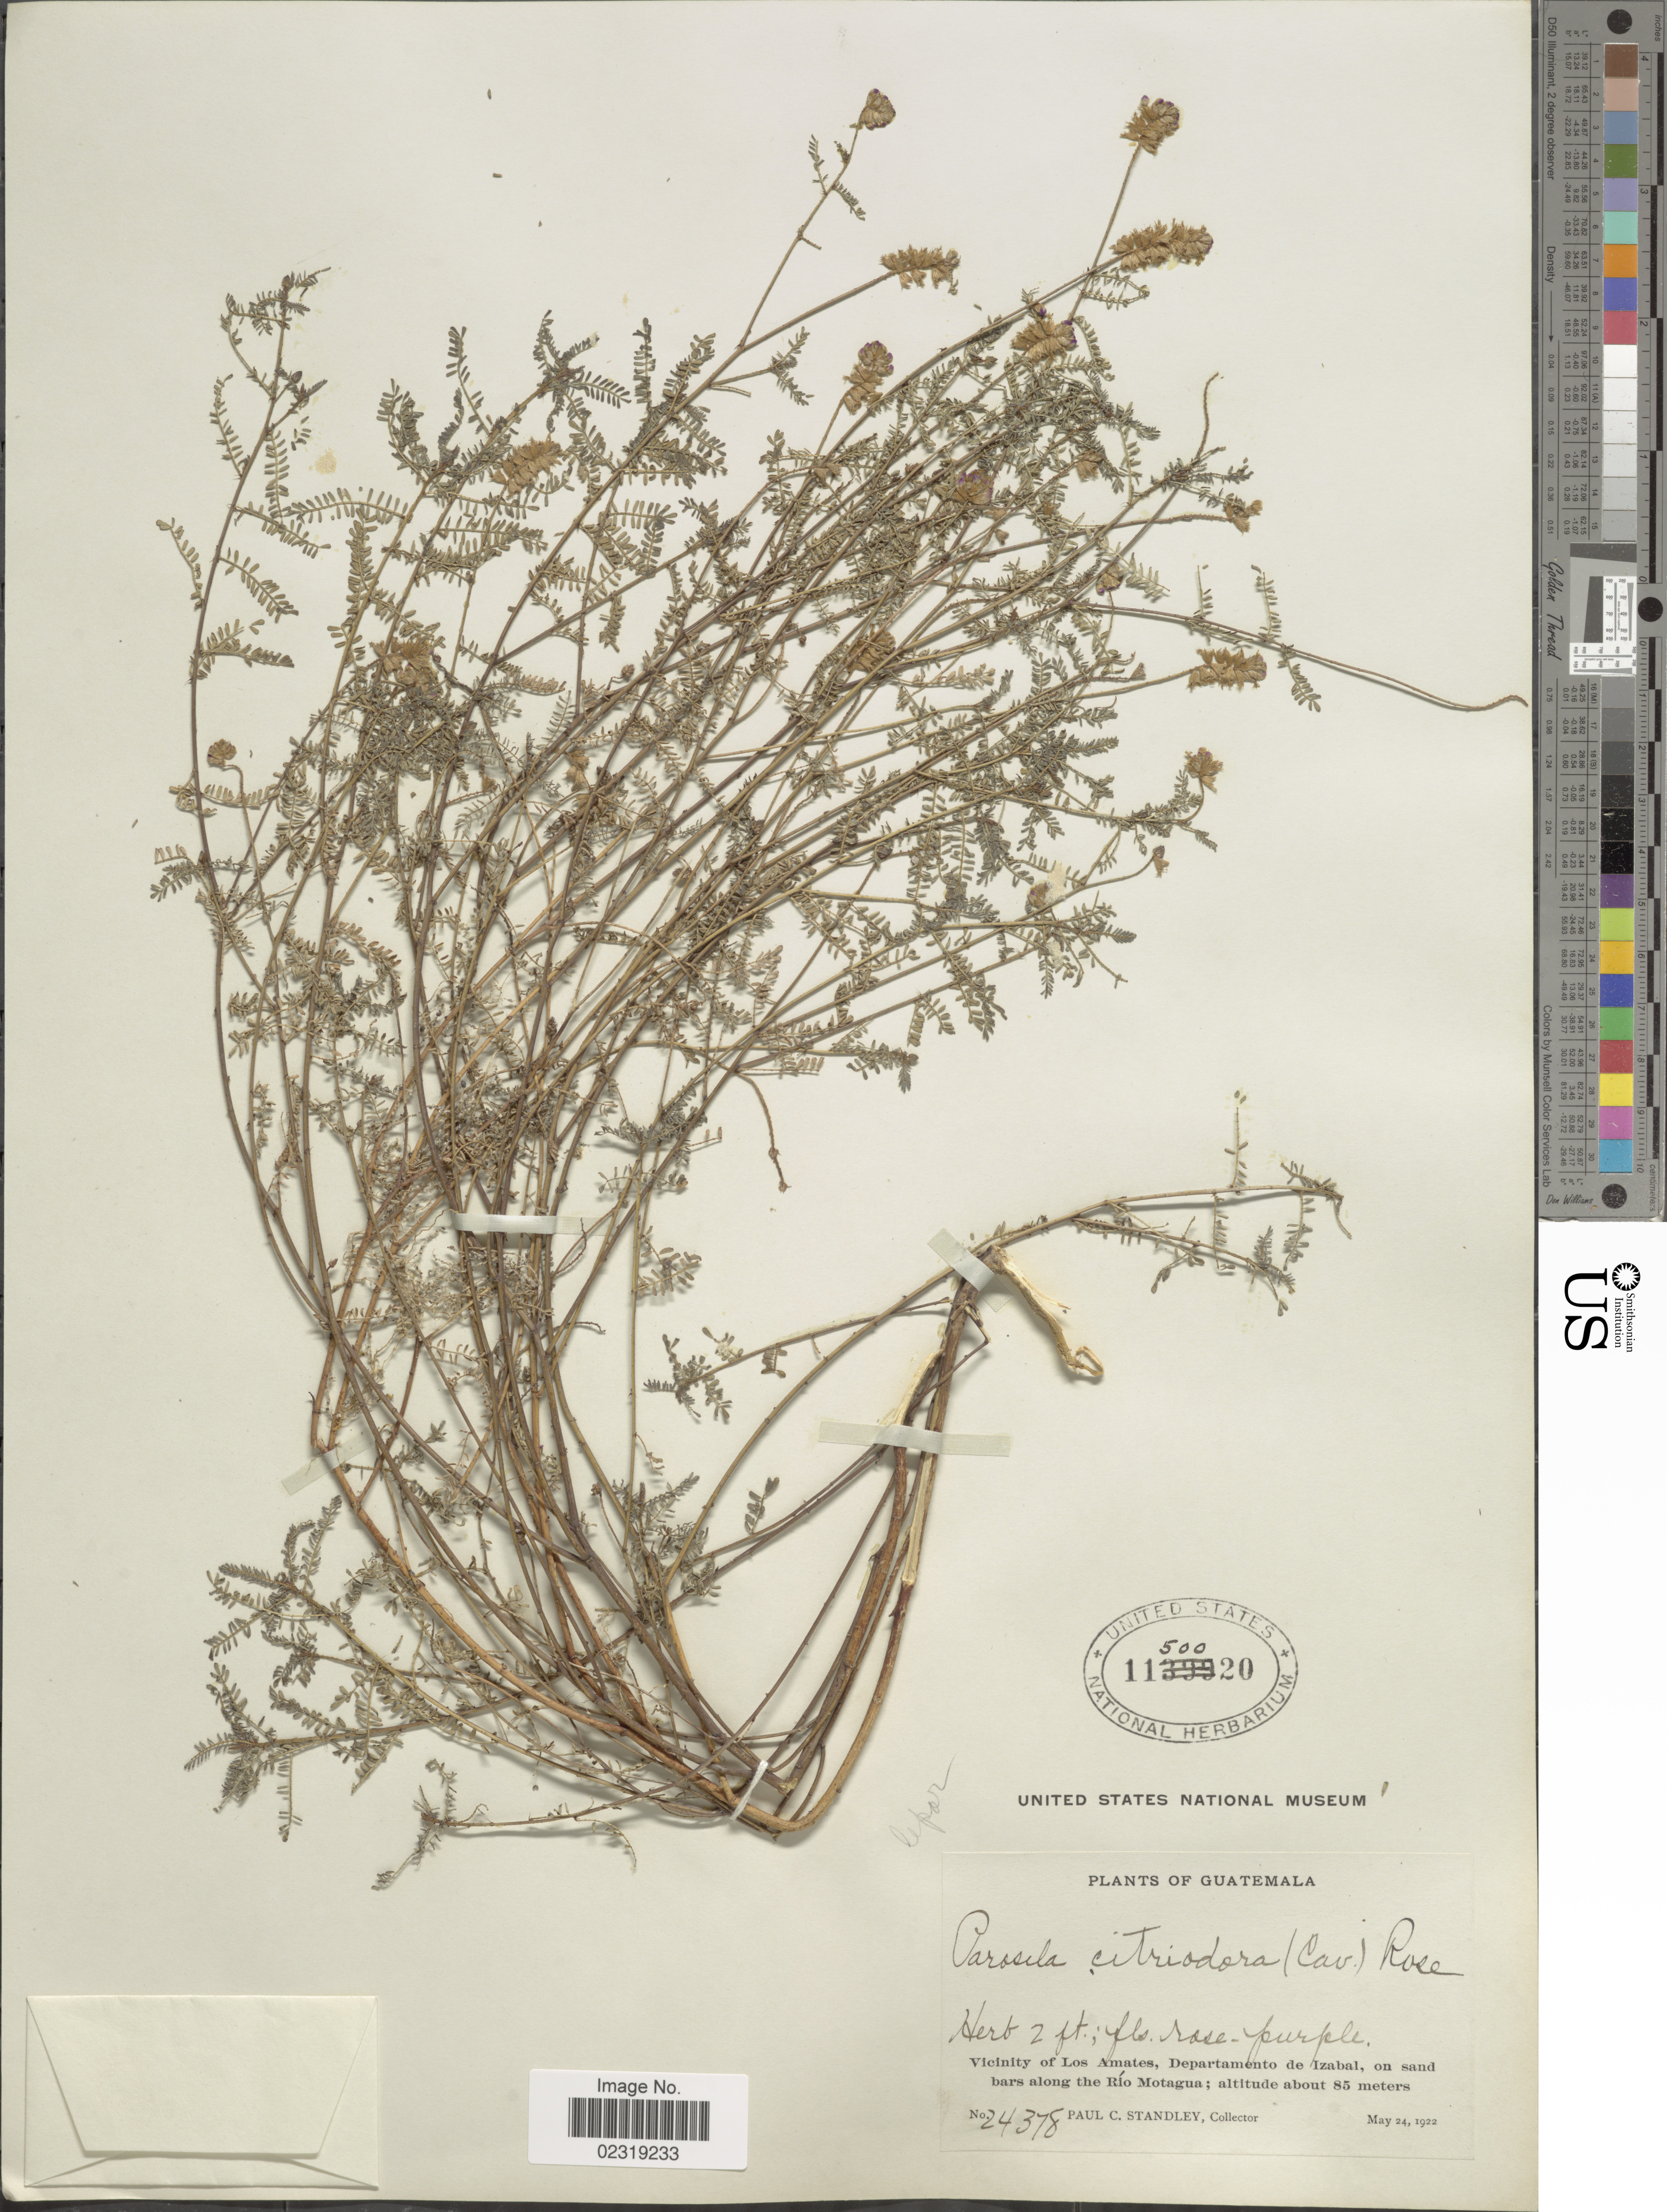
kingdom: Plantae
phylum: Tracheophyta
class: Magnoliopsida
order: Fabales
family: Fabaceae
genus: Dalea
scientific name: Dalea foliolosa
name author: (Aiton) Barneby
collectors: P. C. Standley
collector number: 24378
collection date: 1922-05-24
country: Guatemala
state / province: Izabal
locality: Vicinity of Los Amates, Departamento de Izabal, on sand bars along the Río Motagua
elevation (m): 85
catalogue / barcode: US 1150020